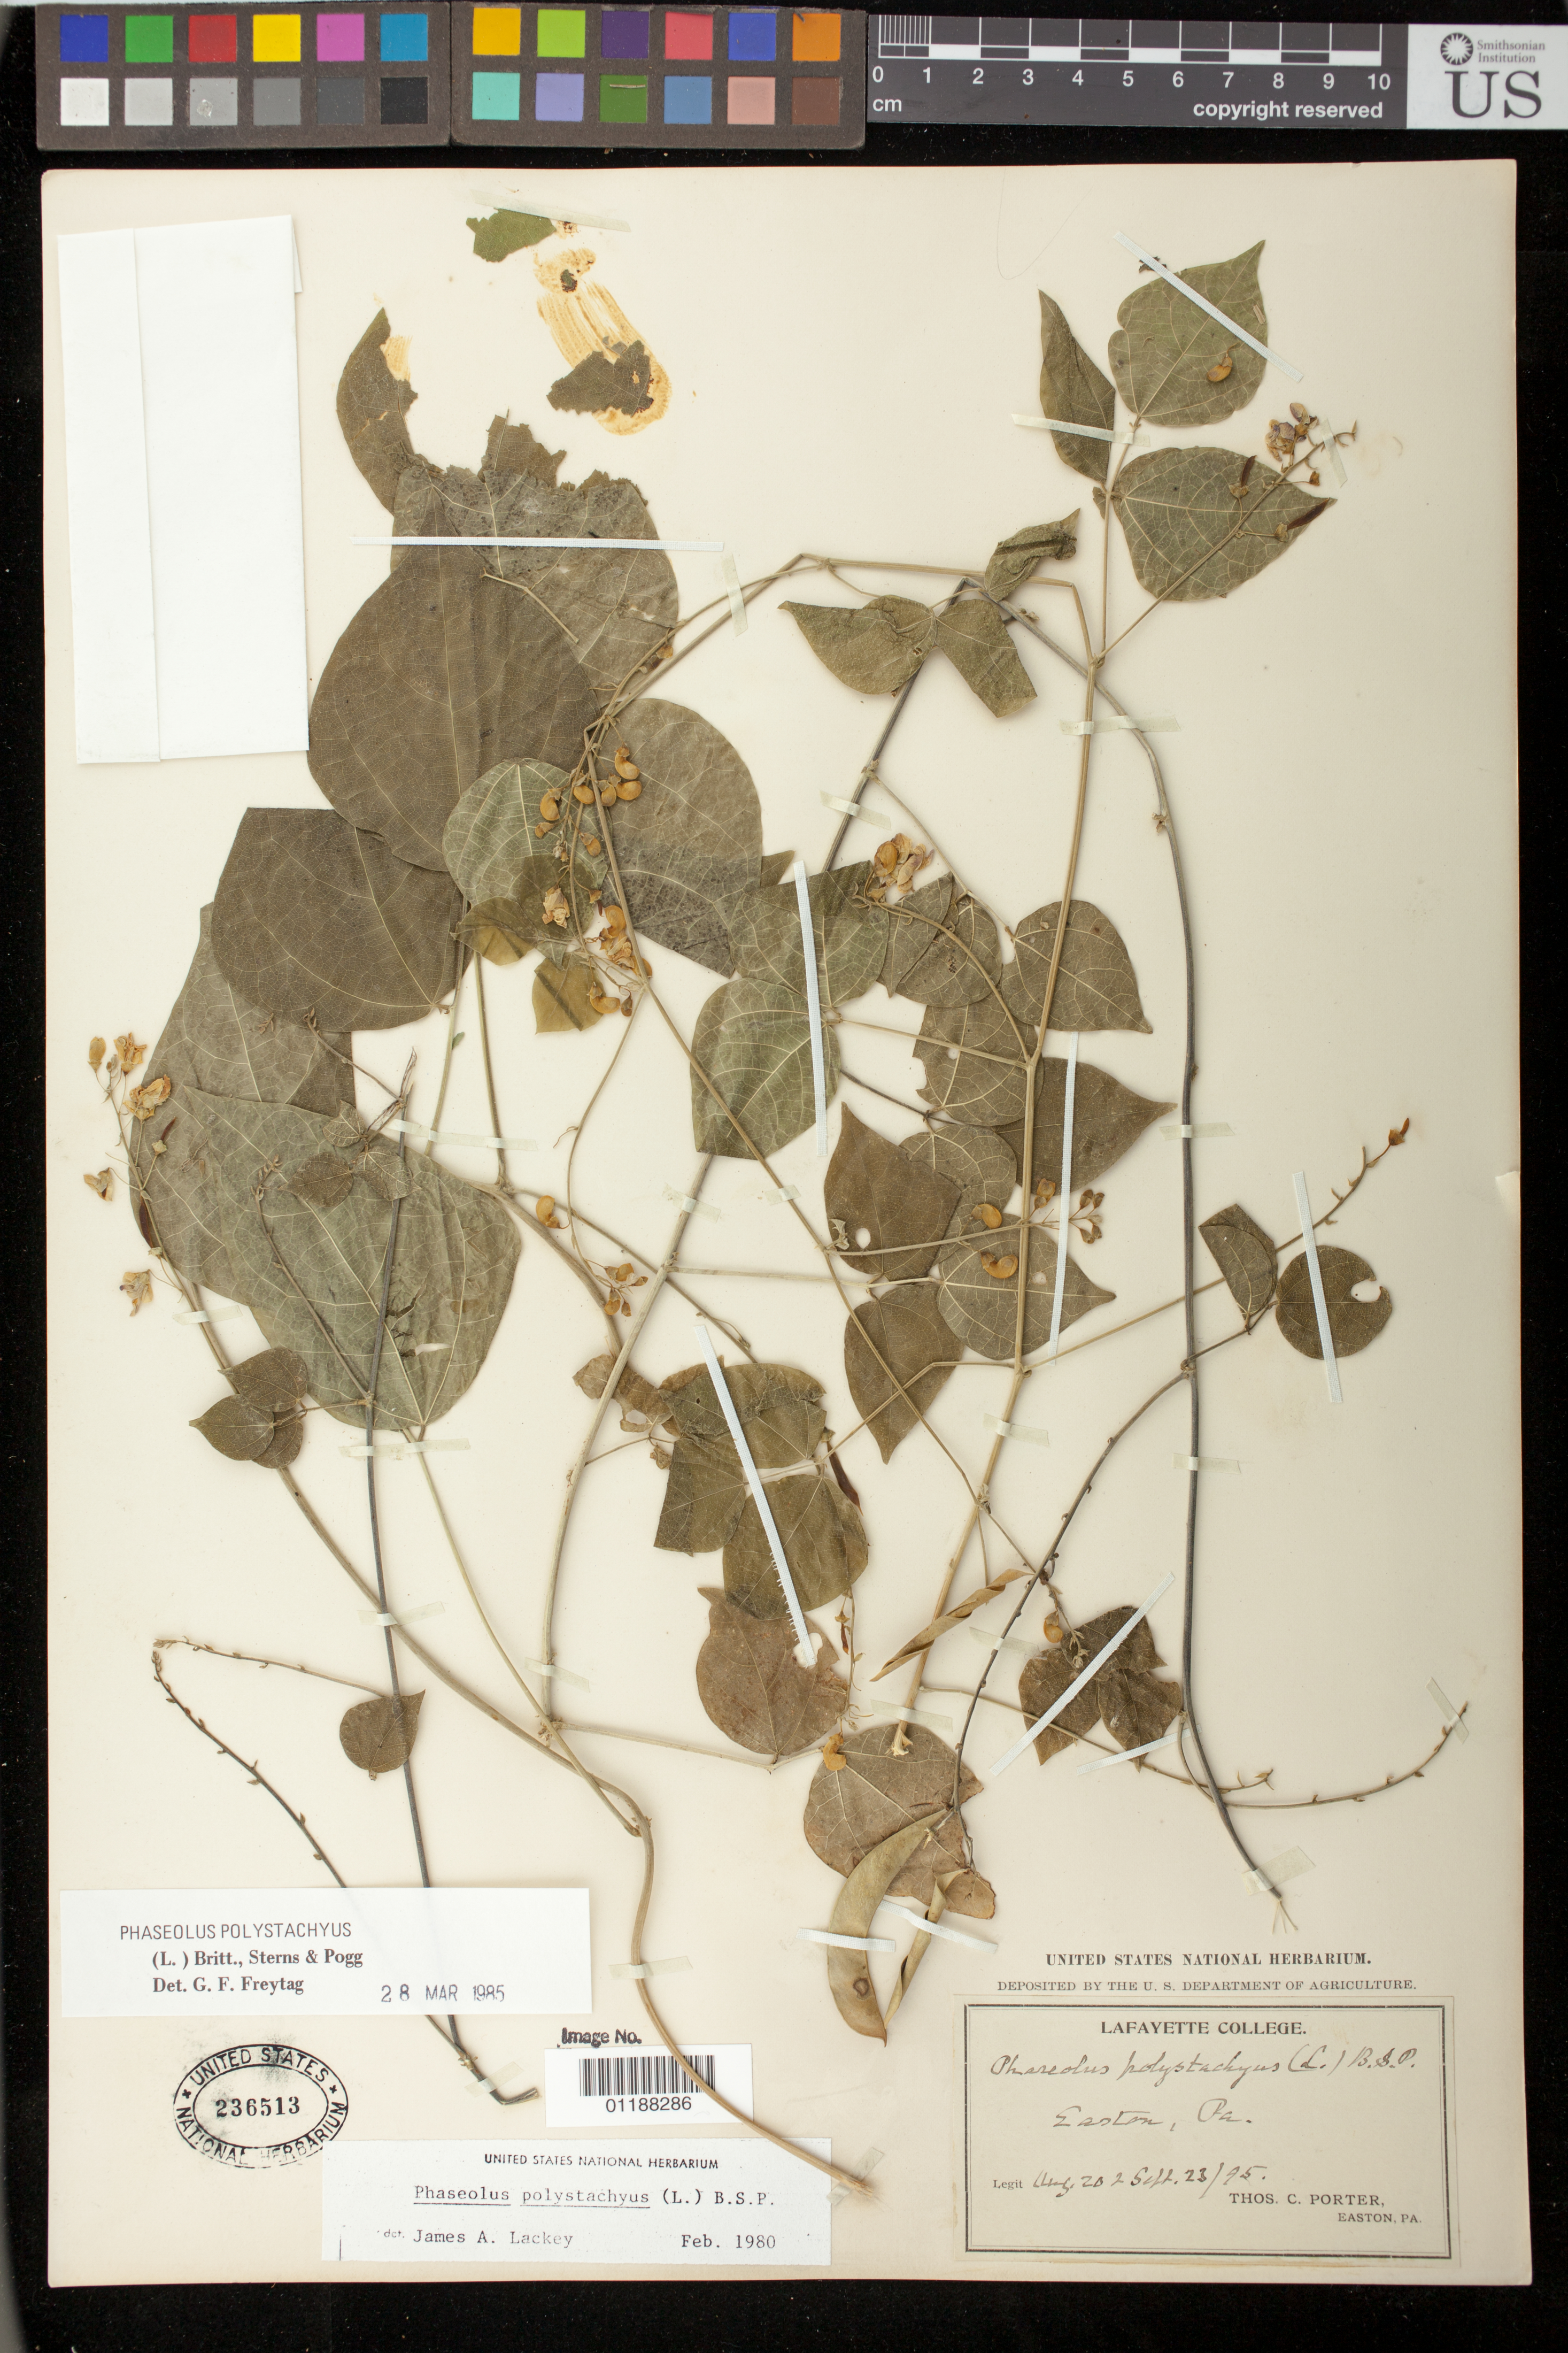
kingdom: Plantae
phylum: Tracheophyta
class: Magnoliopsida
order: Fabales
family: Fabaceae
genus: Phaseolus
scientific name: Phaseolus polystachios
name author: (L.) Britton, Stearns & Poggenb.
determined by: Lackey, James A.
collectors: T. C. Porter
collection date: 1895-08-20/1895-09-23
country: United States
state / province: Pennsylvania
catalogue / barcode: US 236513